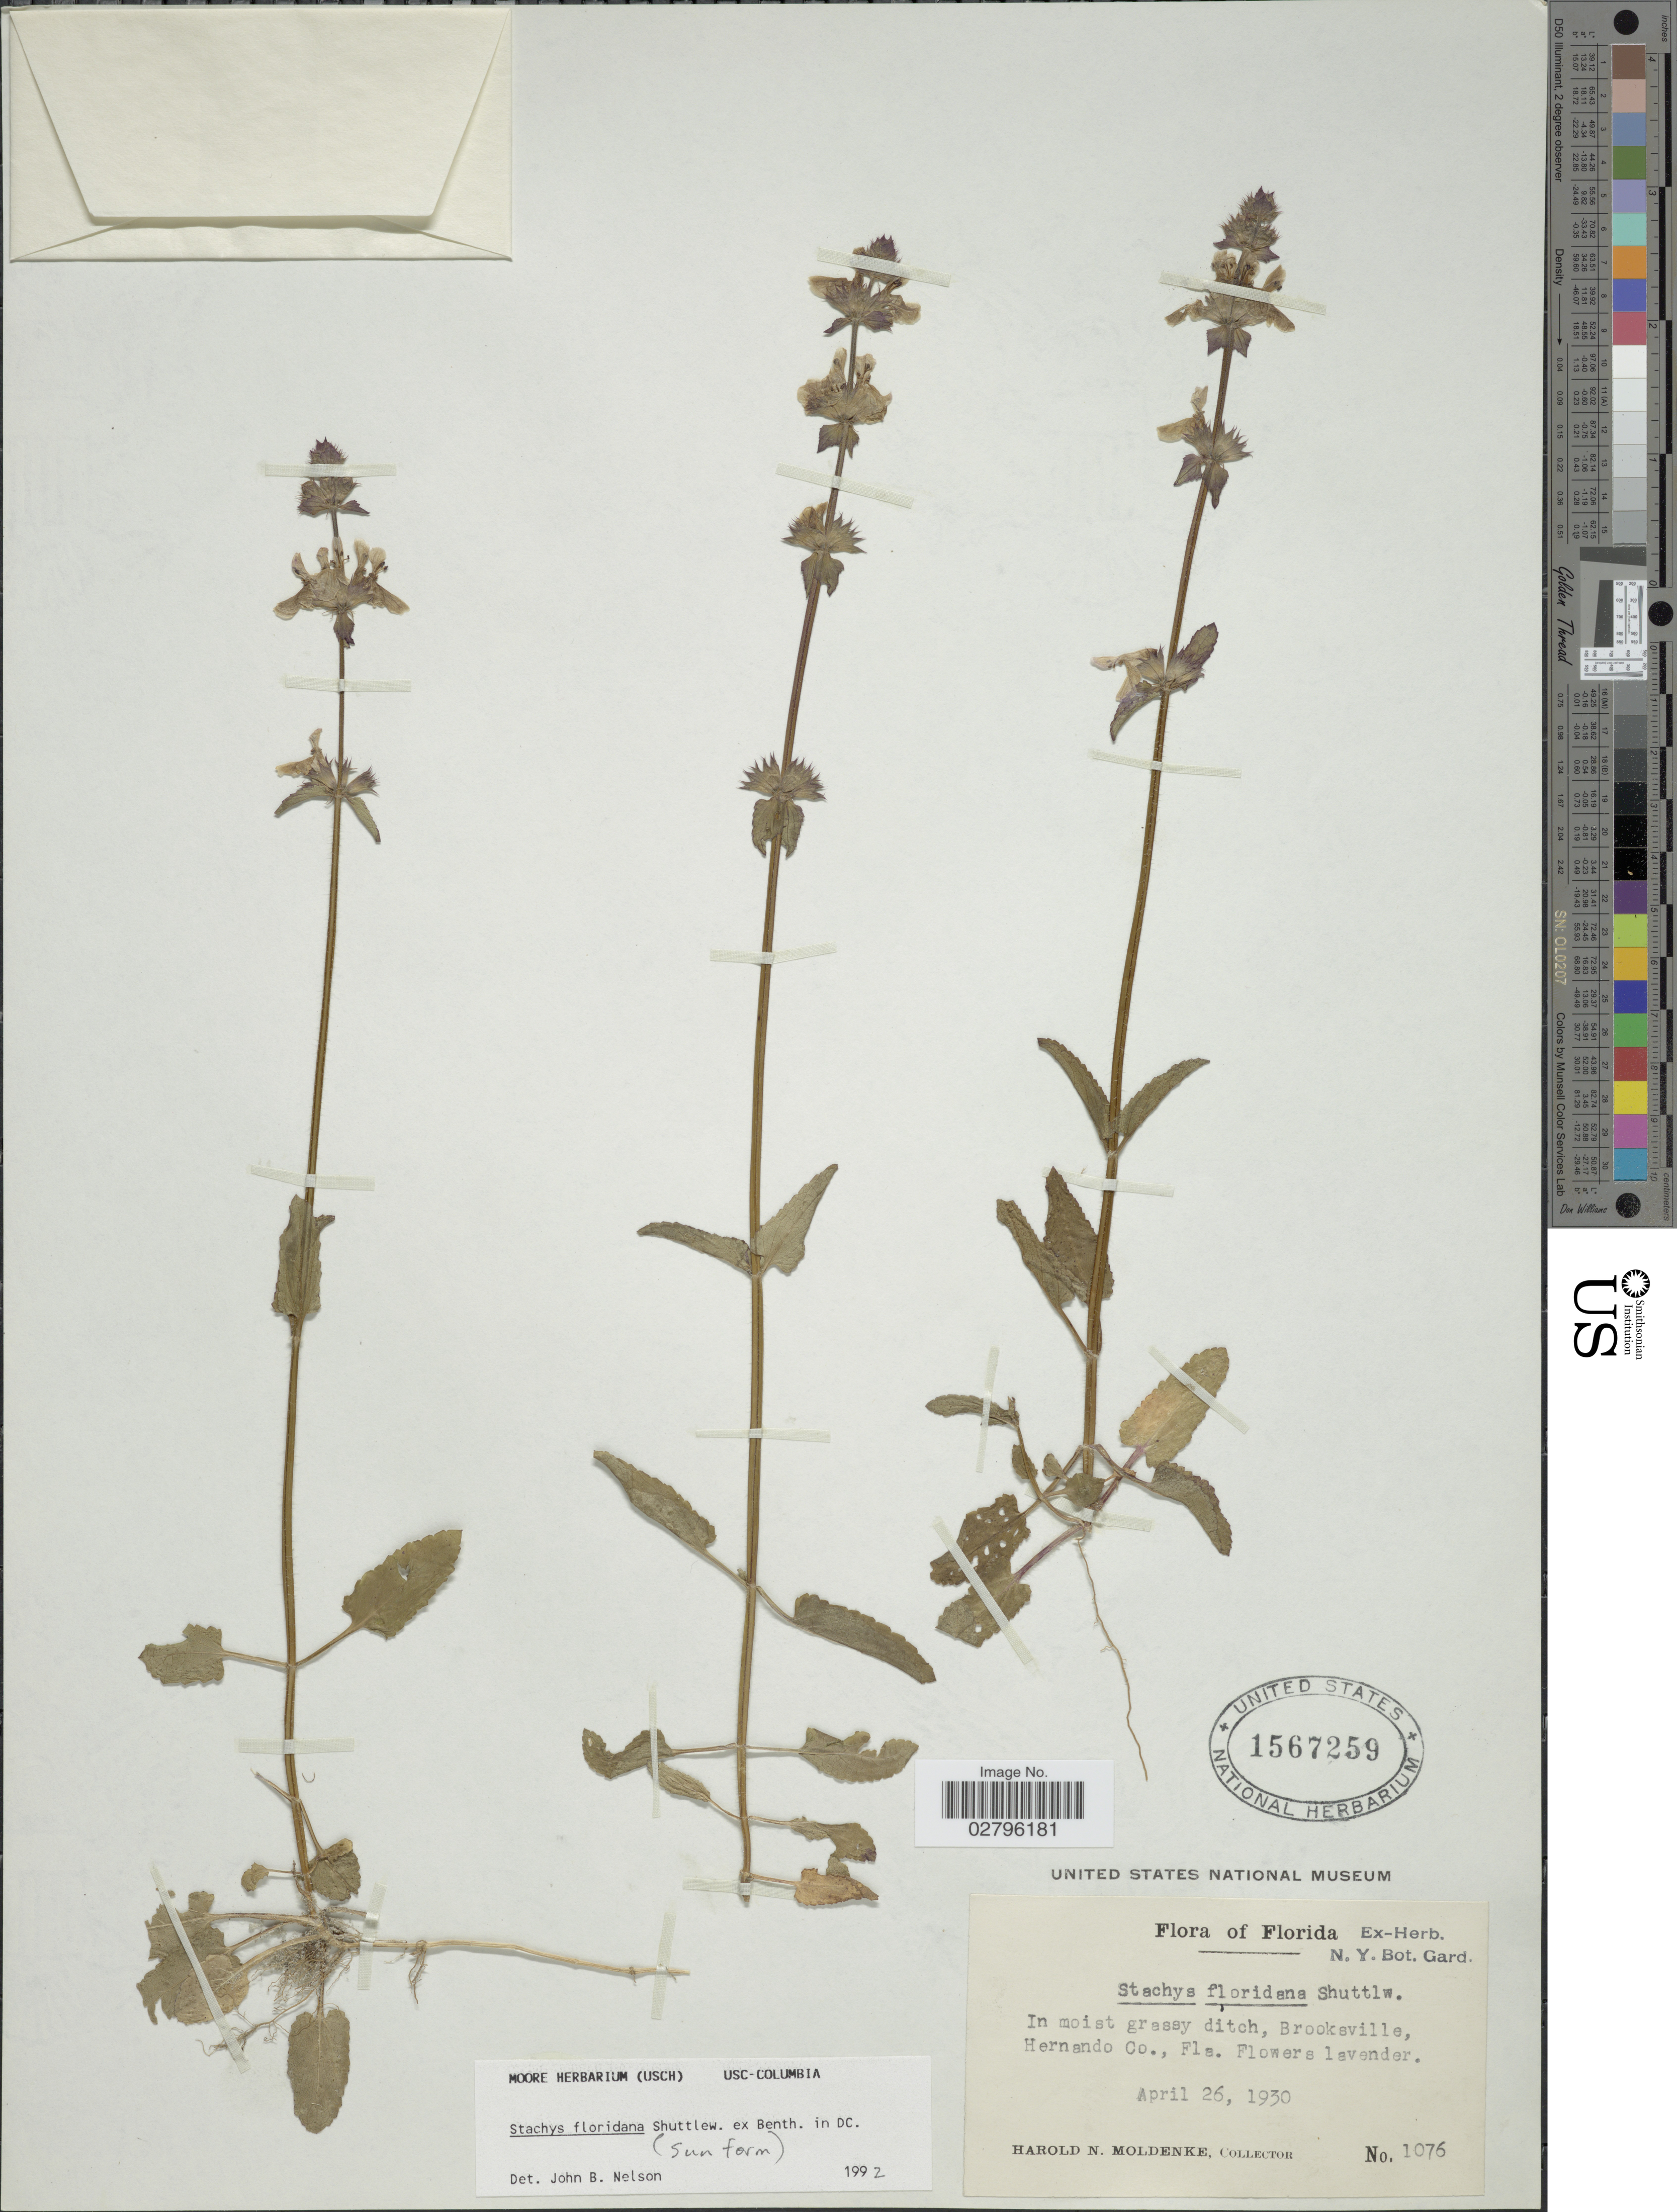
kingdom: Plantae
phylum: Tracheophyta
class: Magnoliopsida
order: Lamiales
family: Lamiaceae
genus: Stachys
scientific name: Stachys floridana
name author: Shuttlew. ex Benth.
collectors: H. N. Moldenke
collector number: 1076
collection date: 1930-04-26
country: United States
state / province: Florida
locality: In moist grassy ditch, Brooksville, Hernando Co., Fla.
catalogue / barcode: US 1567259